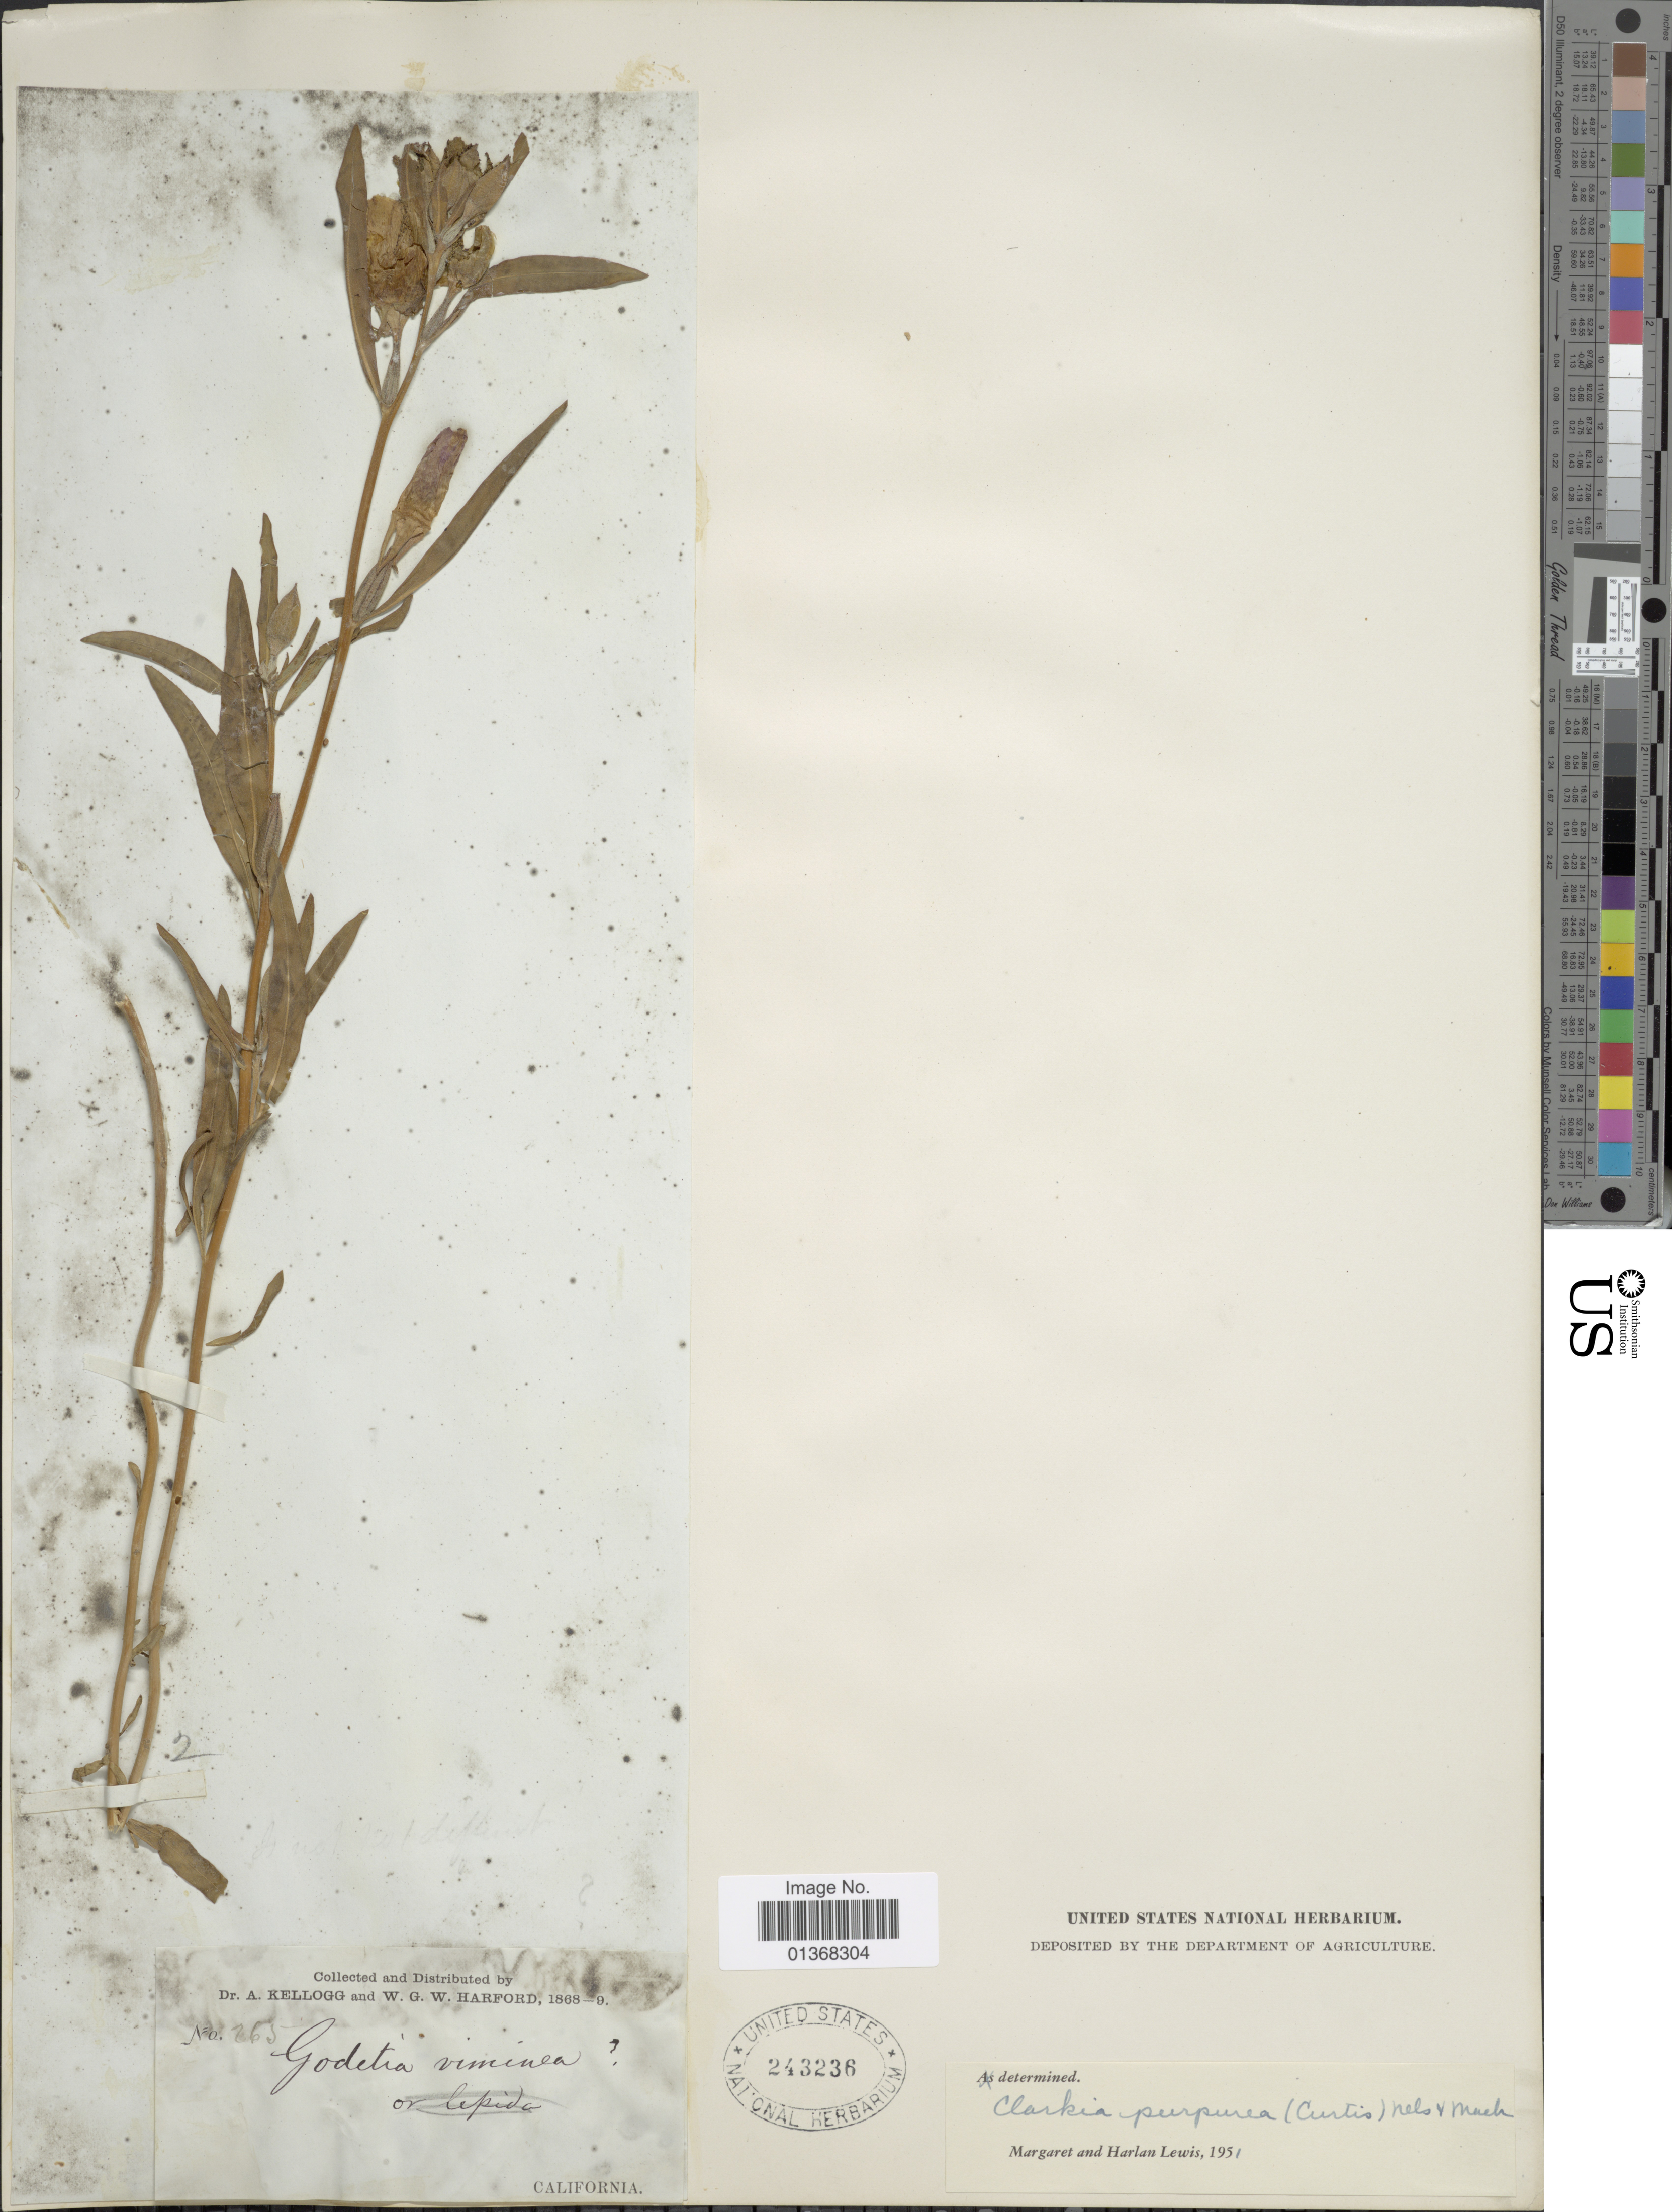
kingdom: Plantae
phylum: Tracheophyta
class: Magnoliopsida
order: Myrtales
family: Onagraceae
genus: Clarkia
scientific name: Clarkia purpurea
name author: (Curtis) A. Nelson & J.F. Macbr.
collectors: A. Kellogg & W. G. W. Harford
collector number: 265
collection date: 1868/1869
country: United States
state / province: California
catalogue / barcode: US 243236